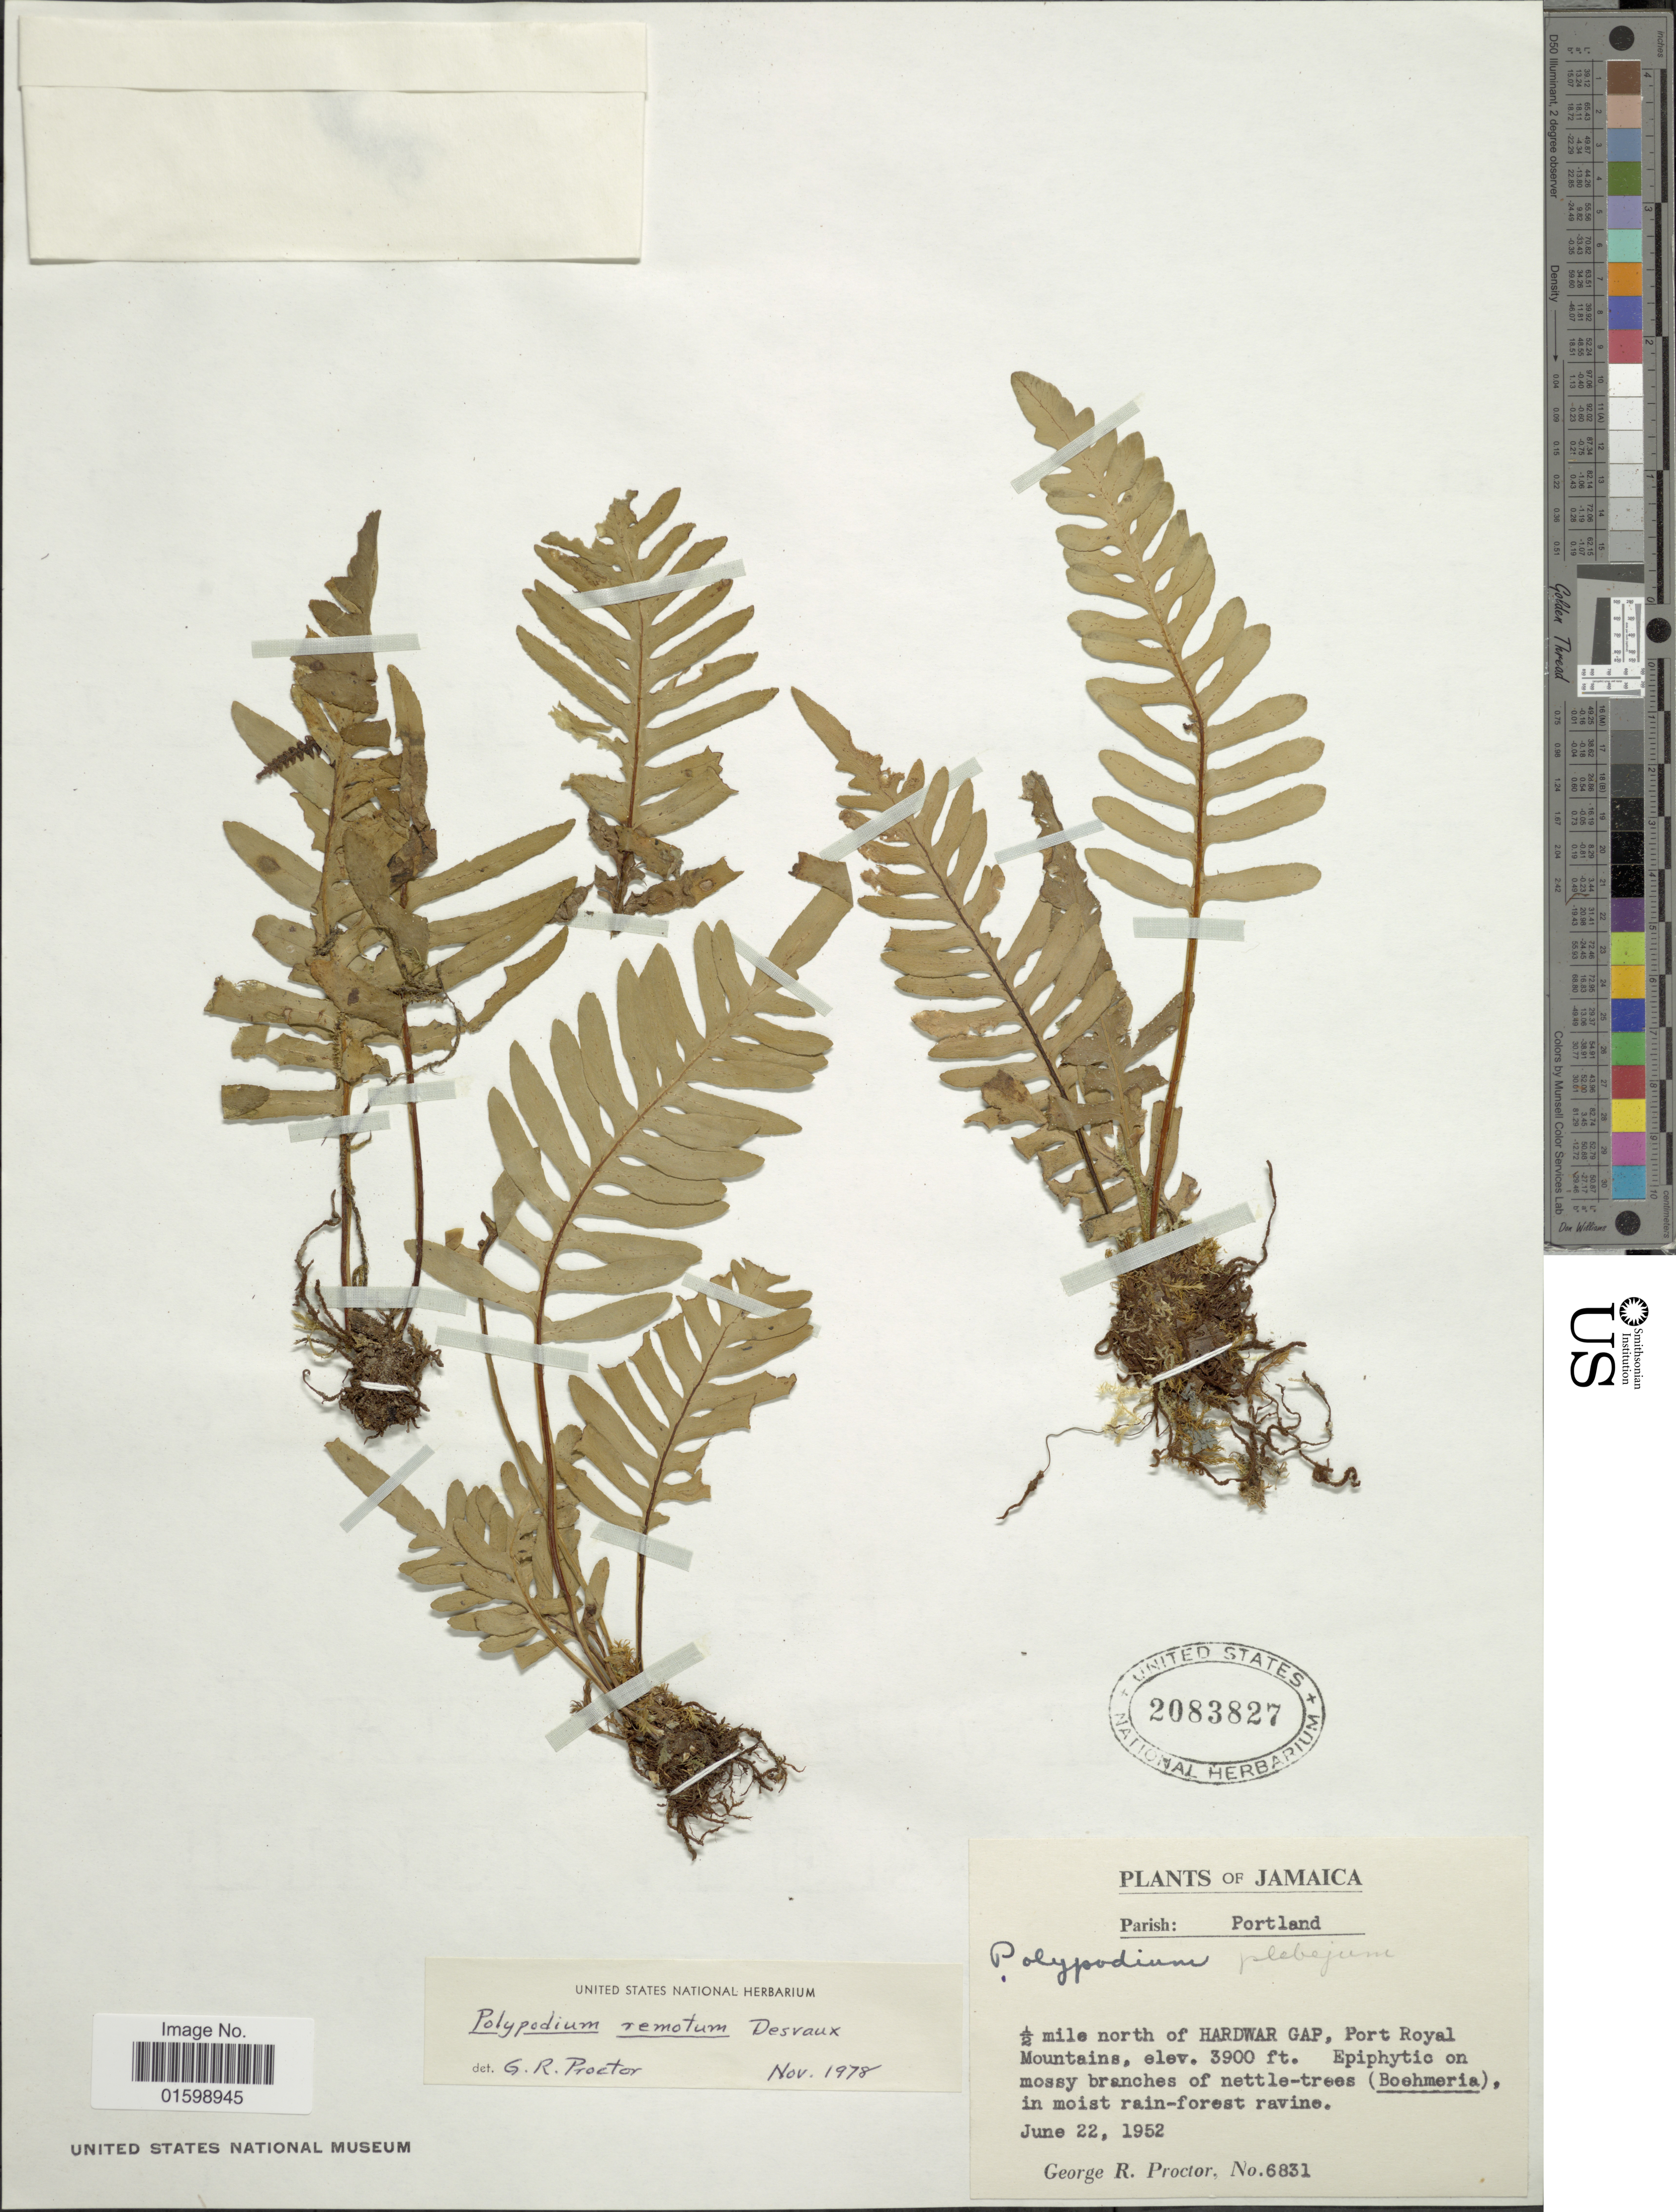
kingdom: Plantae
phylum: Tracheophyta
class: Polypodiopsida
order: Polypodiales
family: Polypodiaceae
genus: Pleopeltis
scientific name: Pleopeltis remota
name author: (Desv.) A.R. Sm.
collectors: G. R. Proctor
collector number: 6831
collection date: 1952-06-22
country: Jamaica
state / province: Portland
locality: Parish; Portland, 1/2 mile north of Hadwar Gap, POrt Royal Mountains, in moist rain-forest ravine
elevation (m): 1189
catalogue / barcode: US 2083827